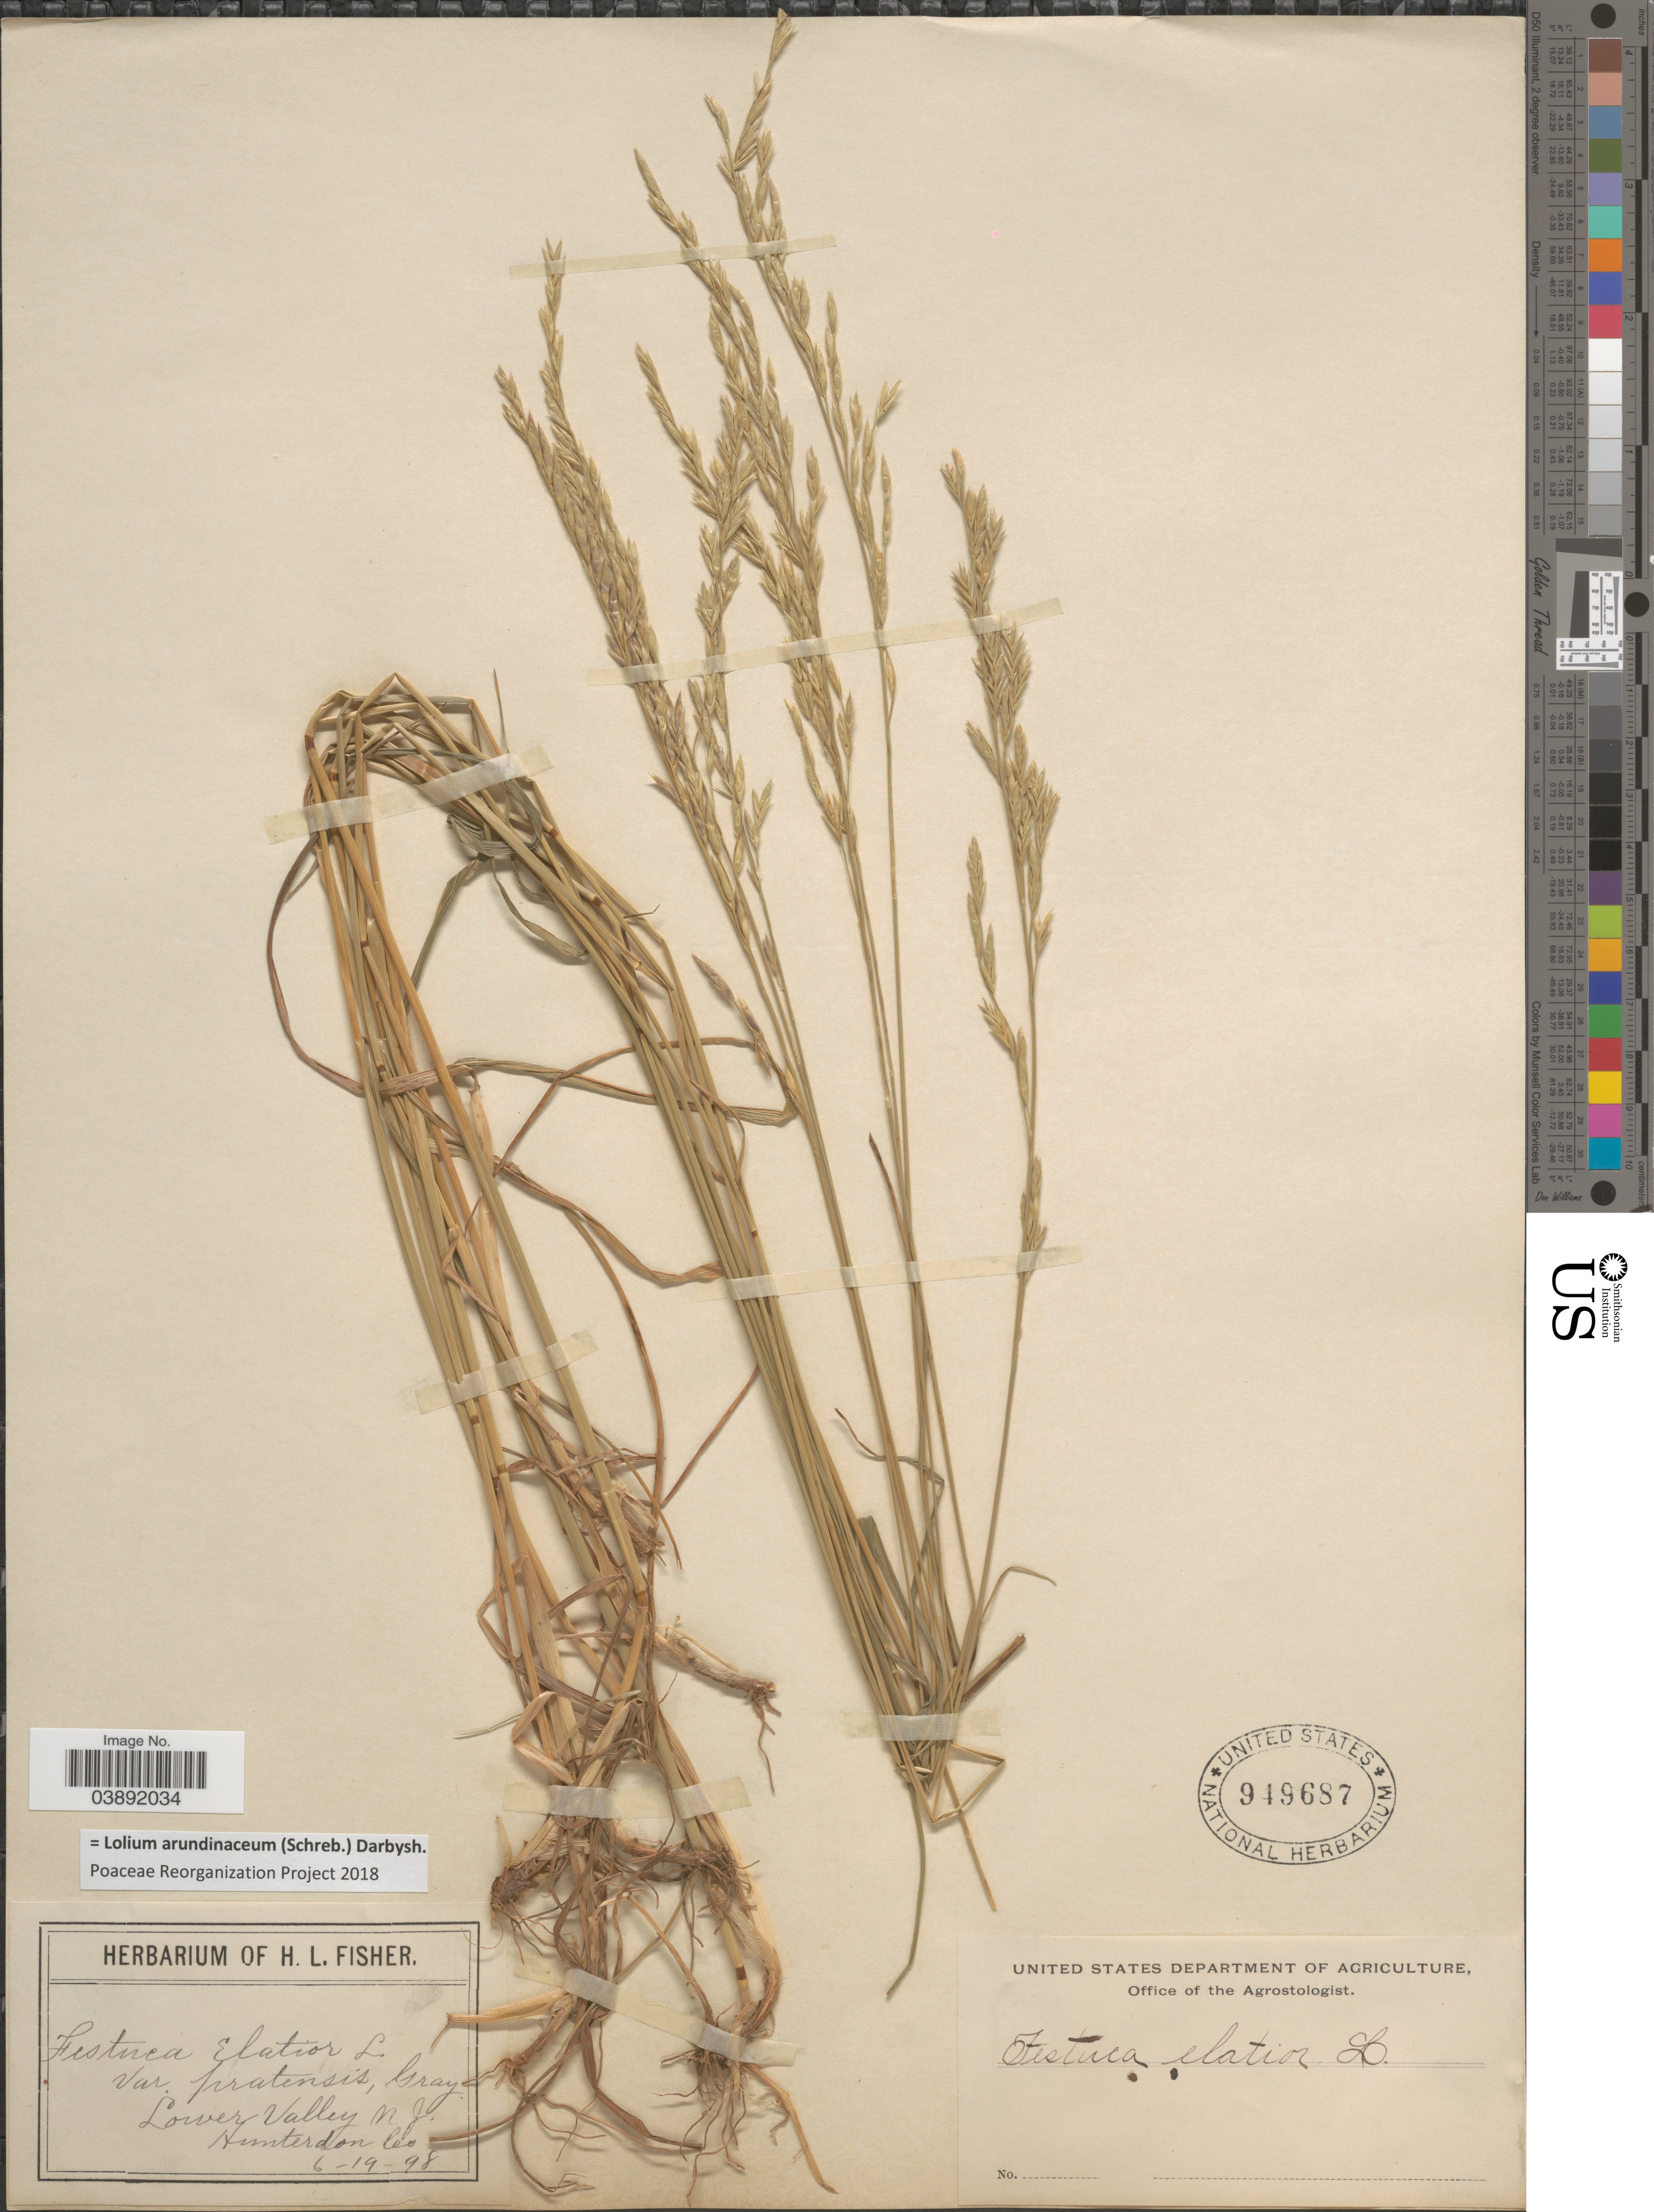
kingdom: Plantae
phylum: Tracheophyta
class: Liliopsida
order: Poales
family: Poaceae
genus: Lolium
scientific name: Lolium arundinaceum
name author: (Schreb.) Darbysh.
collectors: H. L. Fisher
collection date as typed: Transcribed d/m/y: 19/6/98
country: United States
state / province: New Jersey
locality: Lower Valley, Hunterdon Co.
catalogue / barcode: US 949687